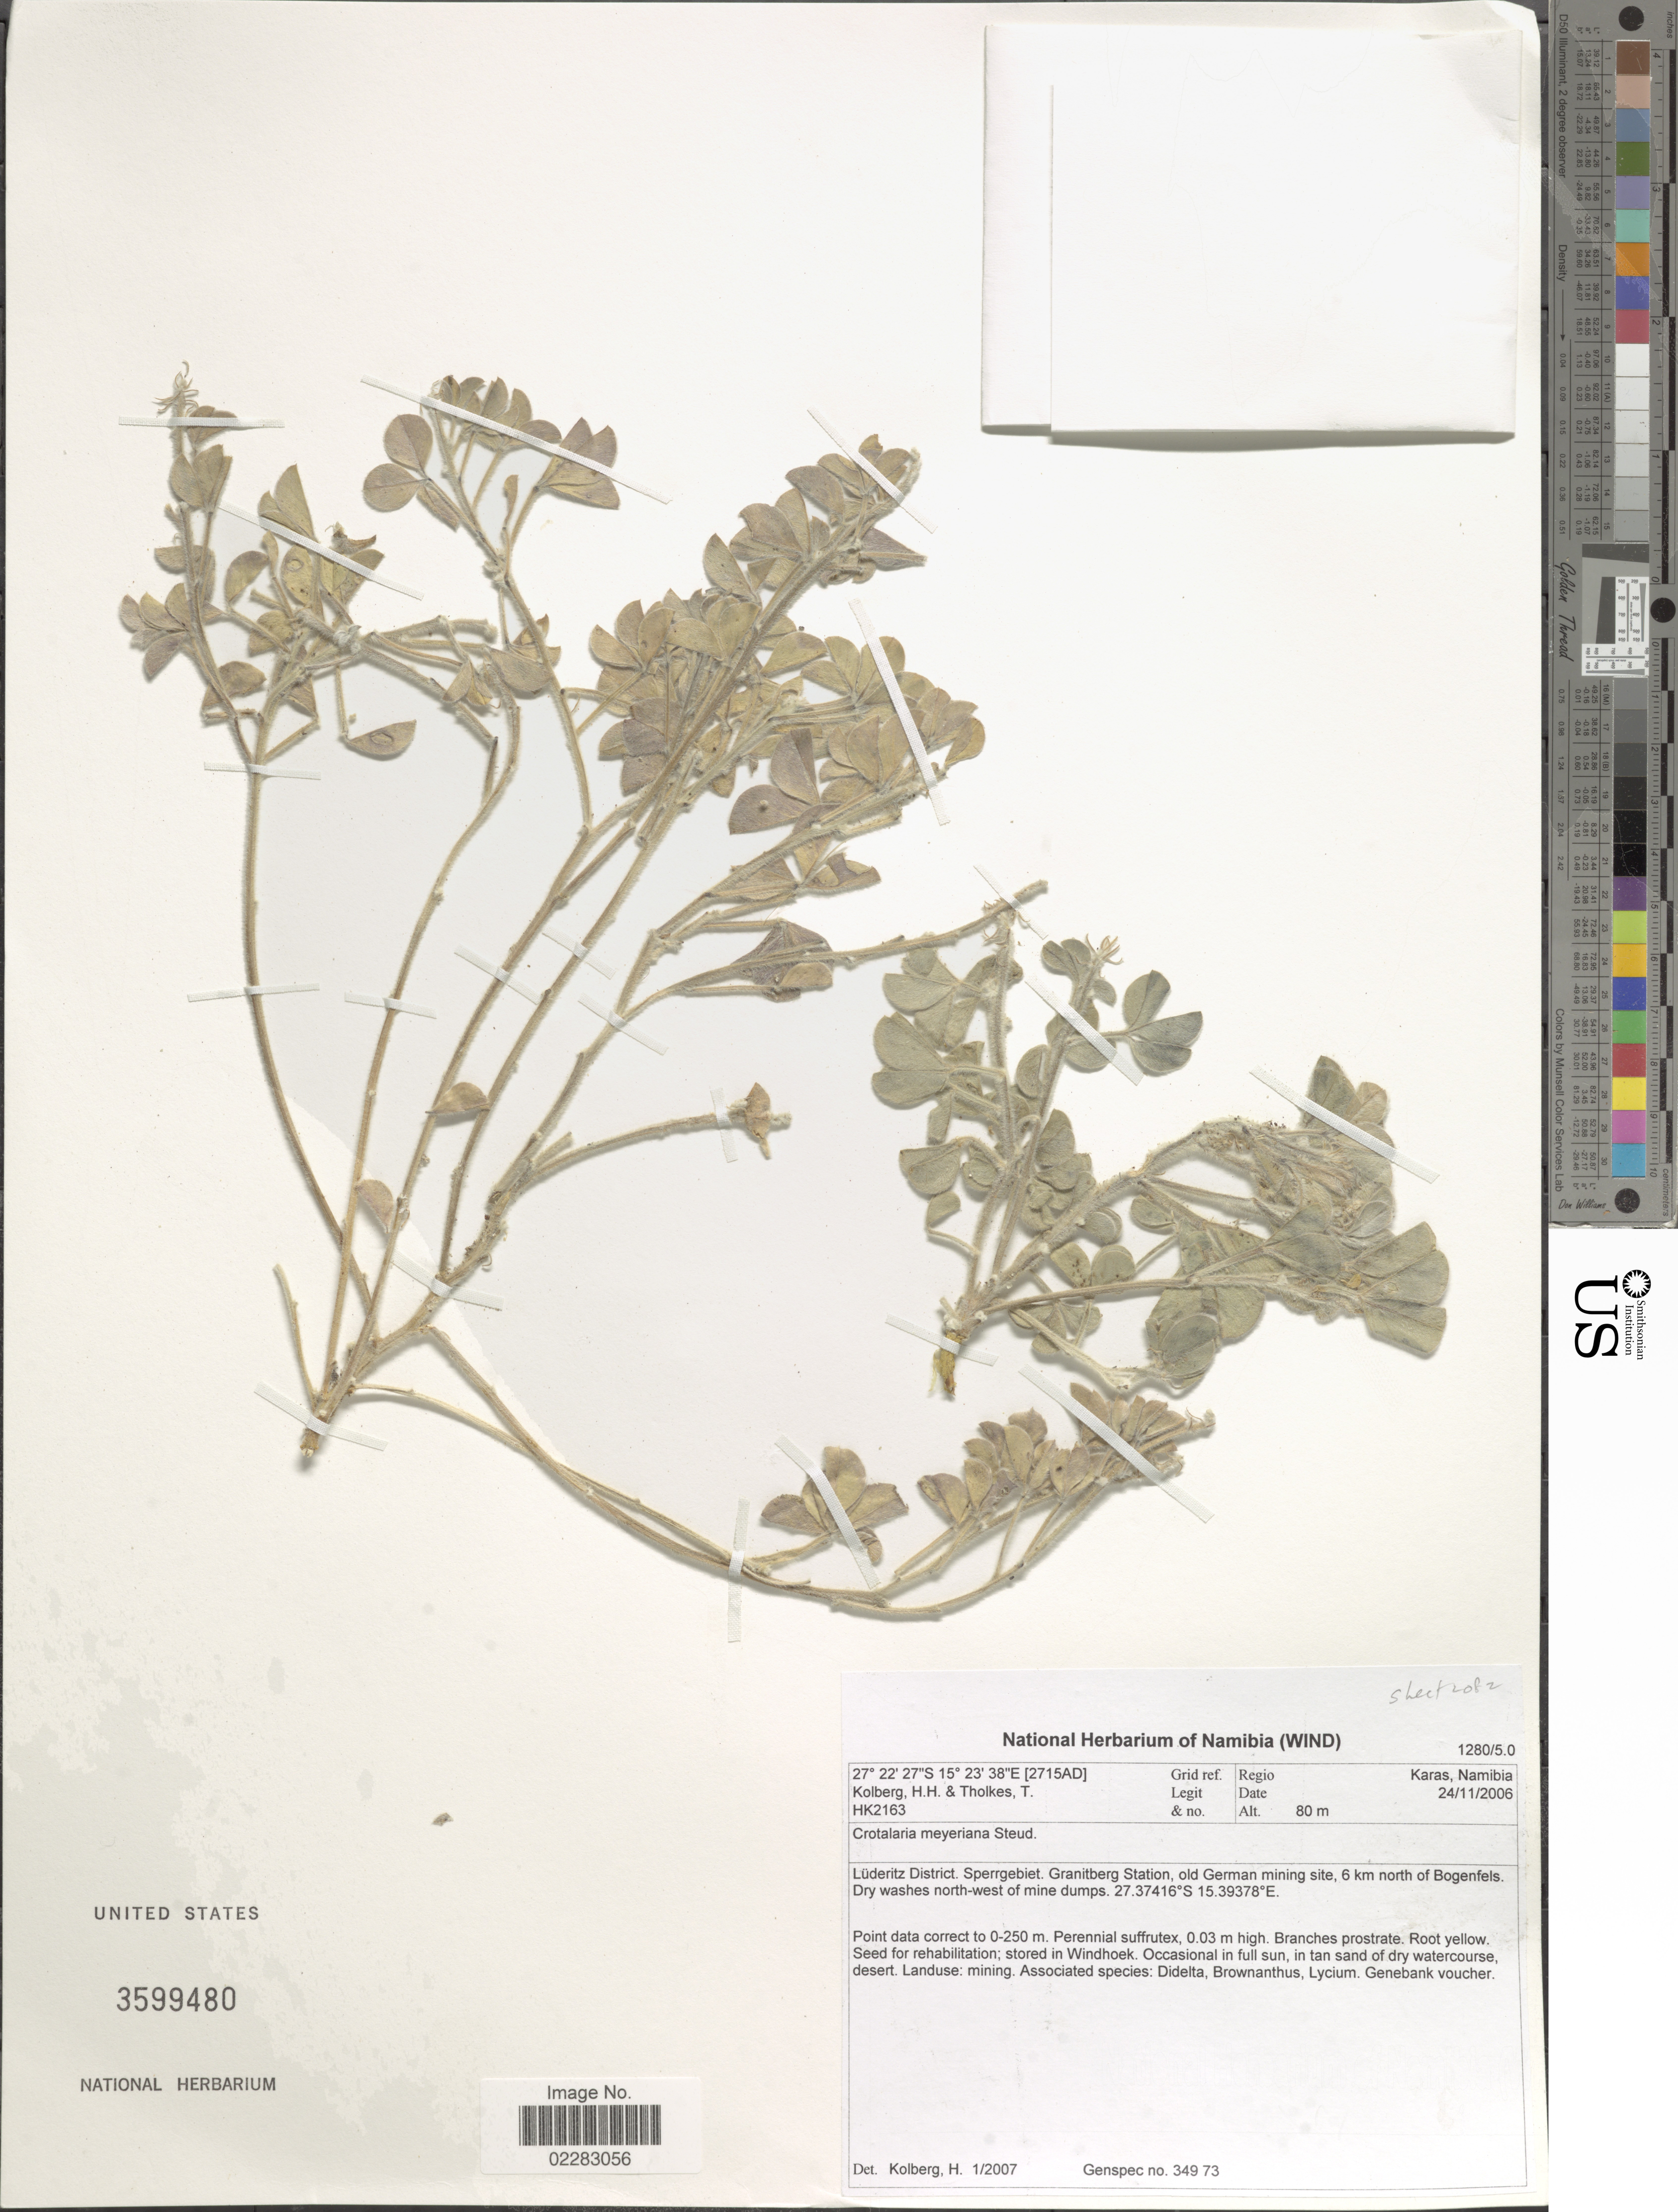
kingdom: Plantae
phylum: Tracheophyta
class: Magnoliopsida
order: Fabales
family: Fabaceae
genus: Crotalaria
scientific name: Crotalaria meyerana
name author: Steud.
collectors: H. H. Kolberg & T. Tholkes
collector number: HK2163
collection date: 2006-11-24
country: Namibia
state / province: Karas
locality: Luderitz District, Sperrgebiet, Granitberg Station, old German mining site, 6 km north of Bogenfels, dry washes north-west of mine dumps.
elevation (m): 80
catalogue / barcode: US 3599480